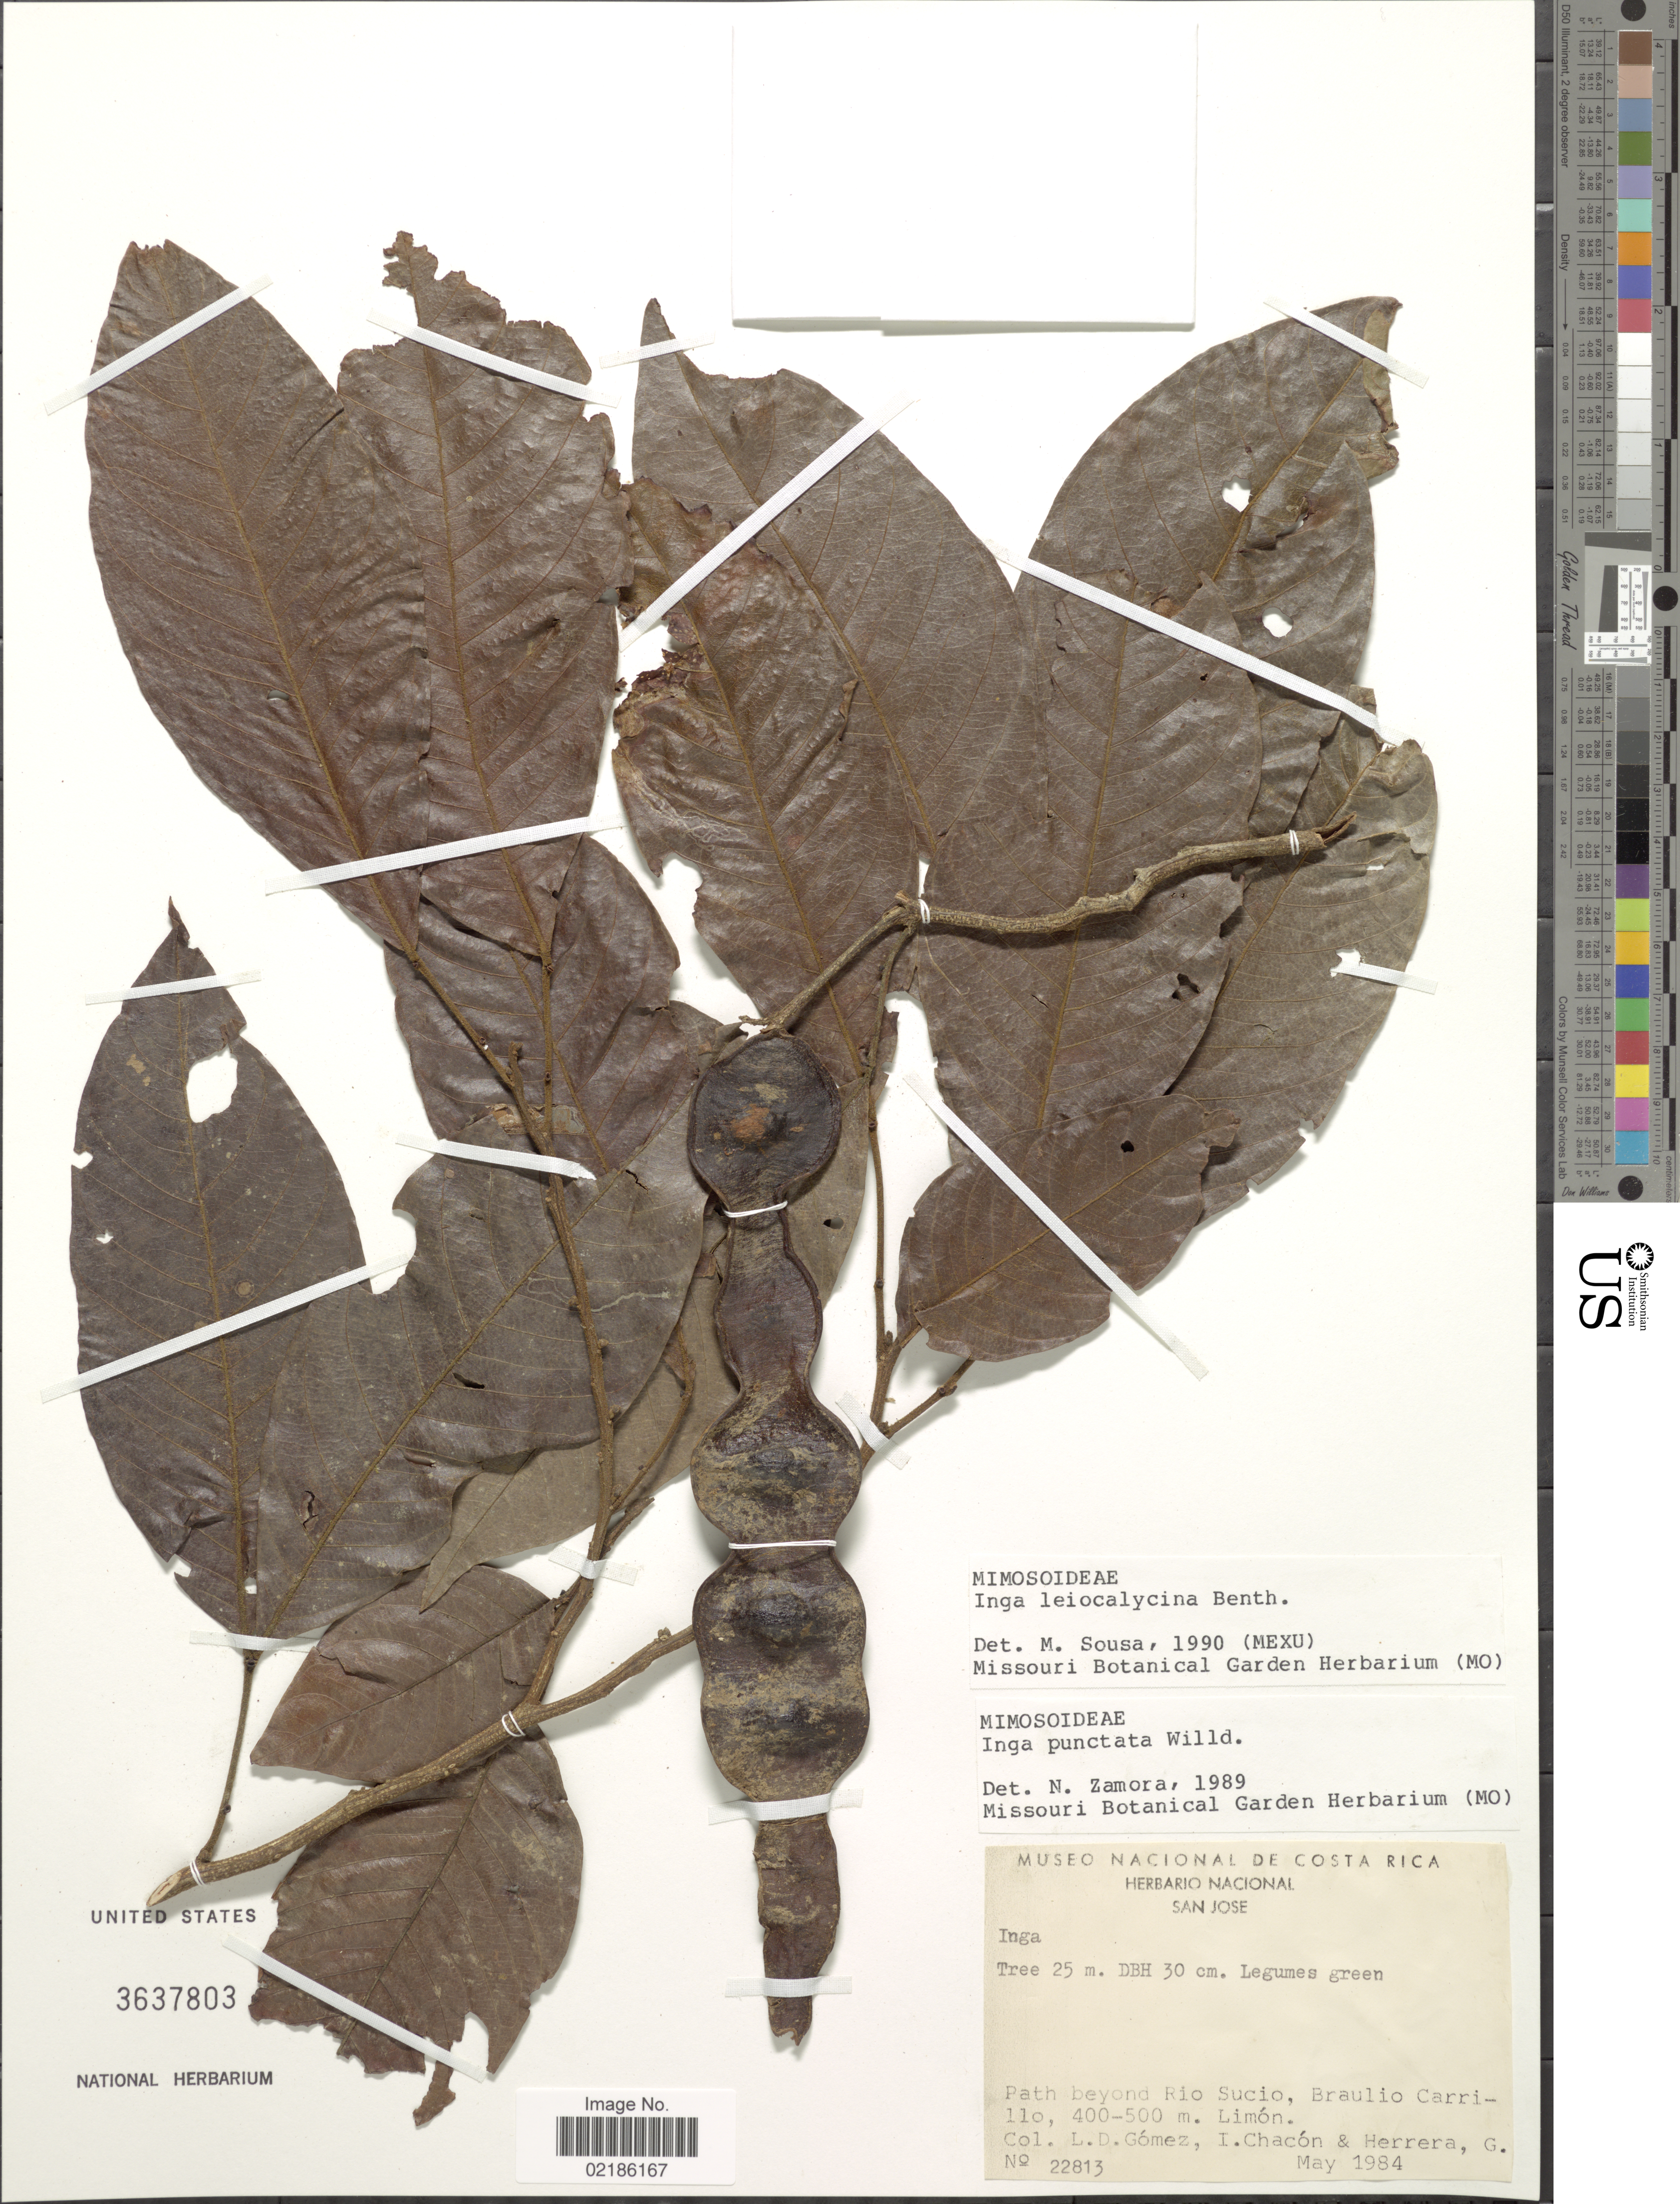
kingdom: Plantae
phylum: Tracheophyta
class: Magnoliopsida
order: Fabales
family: Fabaceae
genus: Inga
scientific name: Inga leiocalycina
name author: Benth.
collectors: L. Gomez, I. Chacón & G. Herrera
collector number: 22813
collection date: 1984-05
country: Costa Rica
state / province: Limón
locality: Path beyond Rio Sucio, Braulio Carrillo.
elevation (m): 400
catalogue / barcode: US 3637803